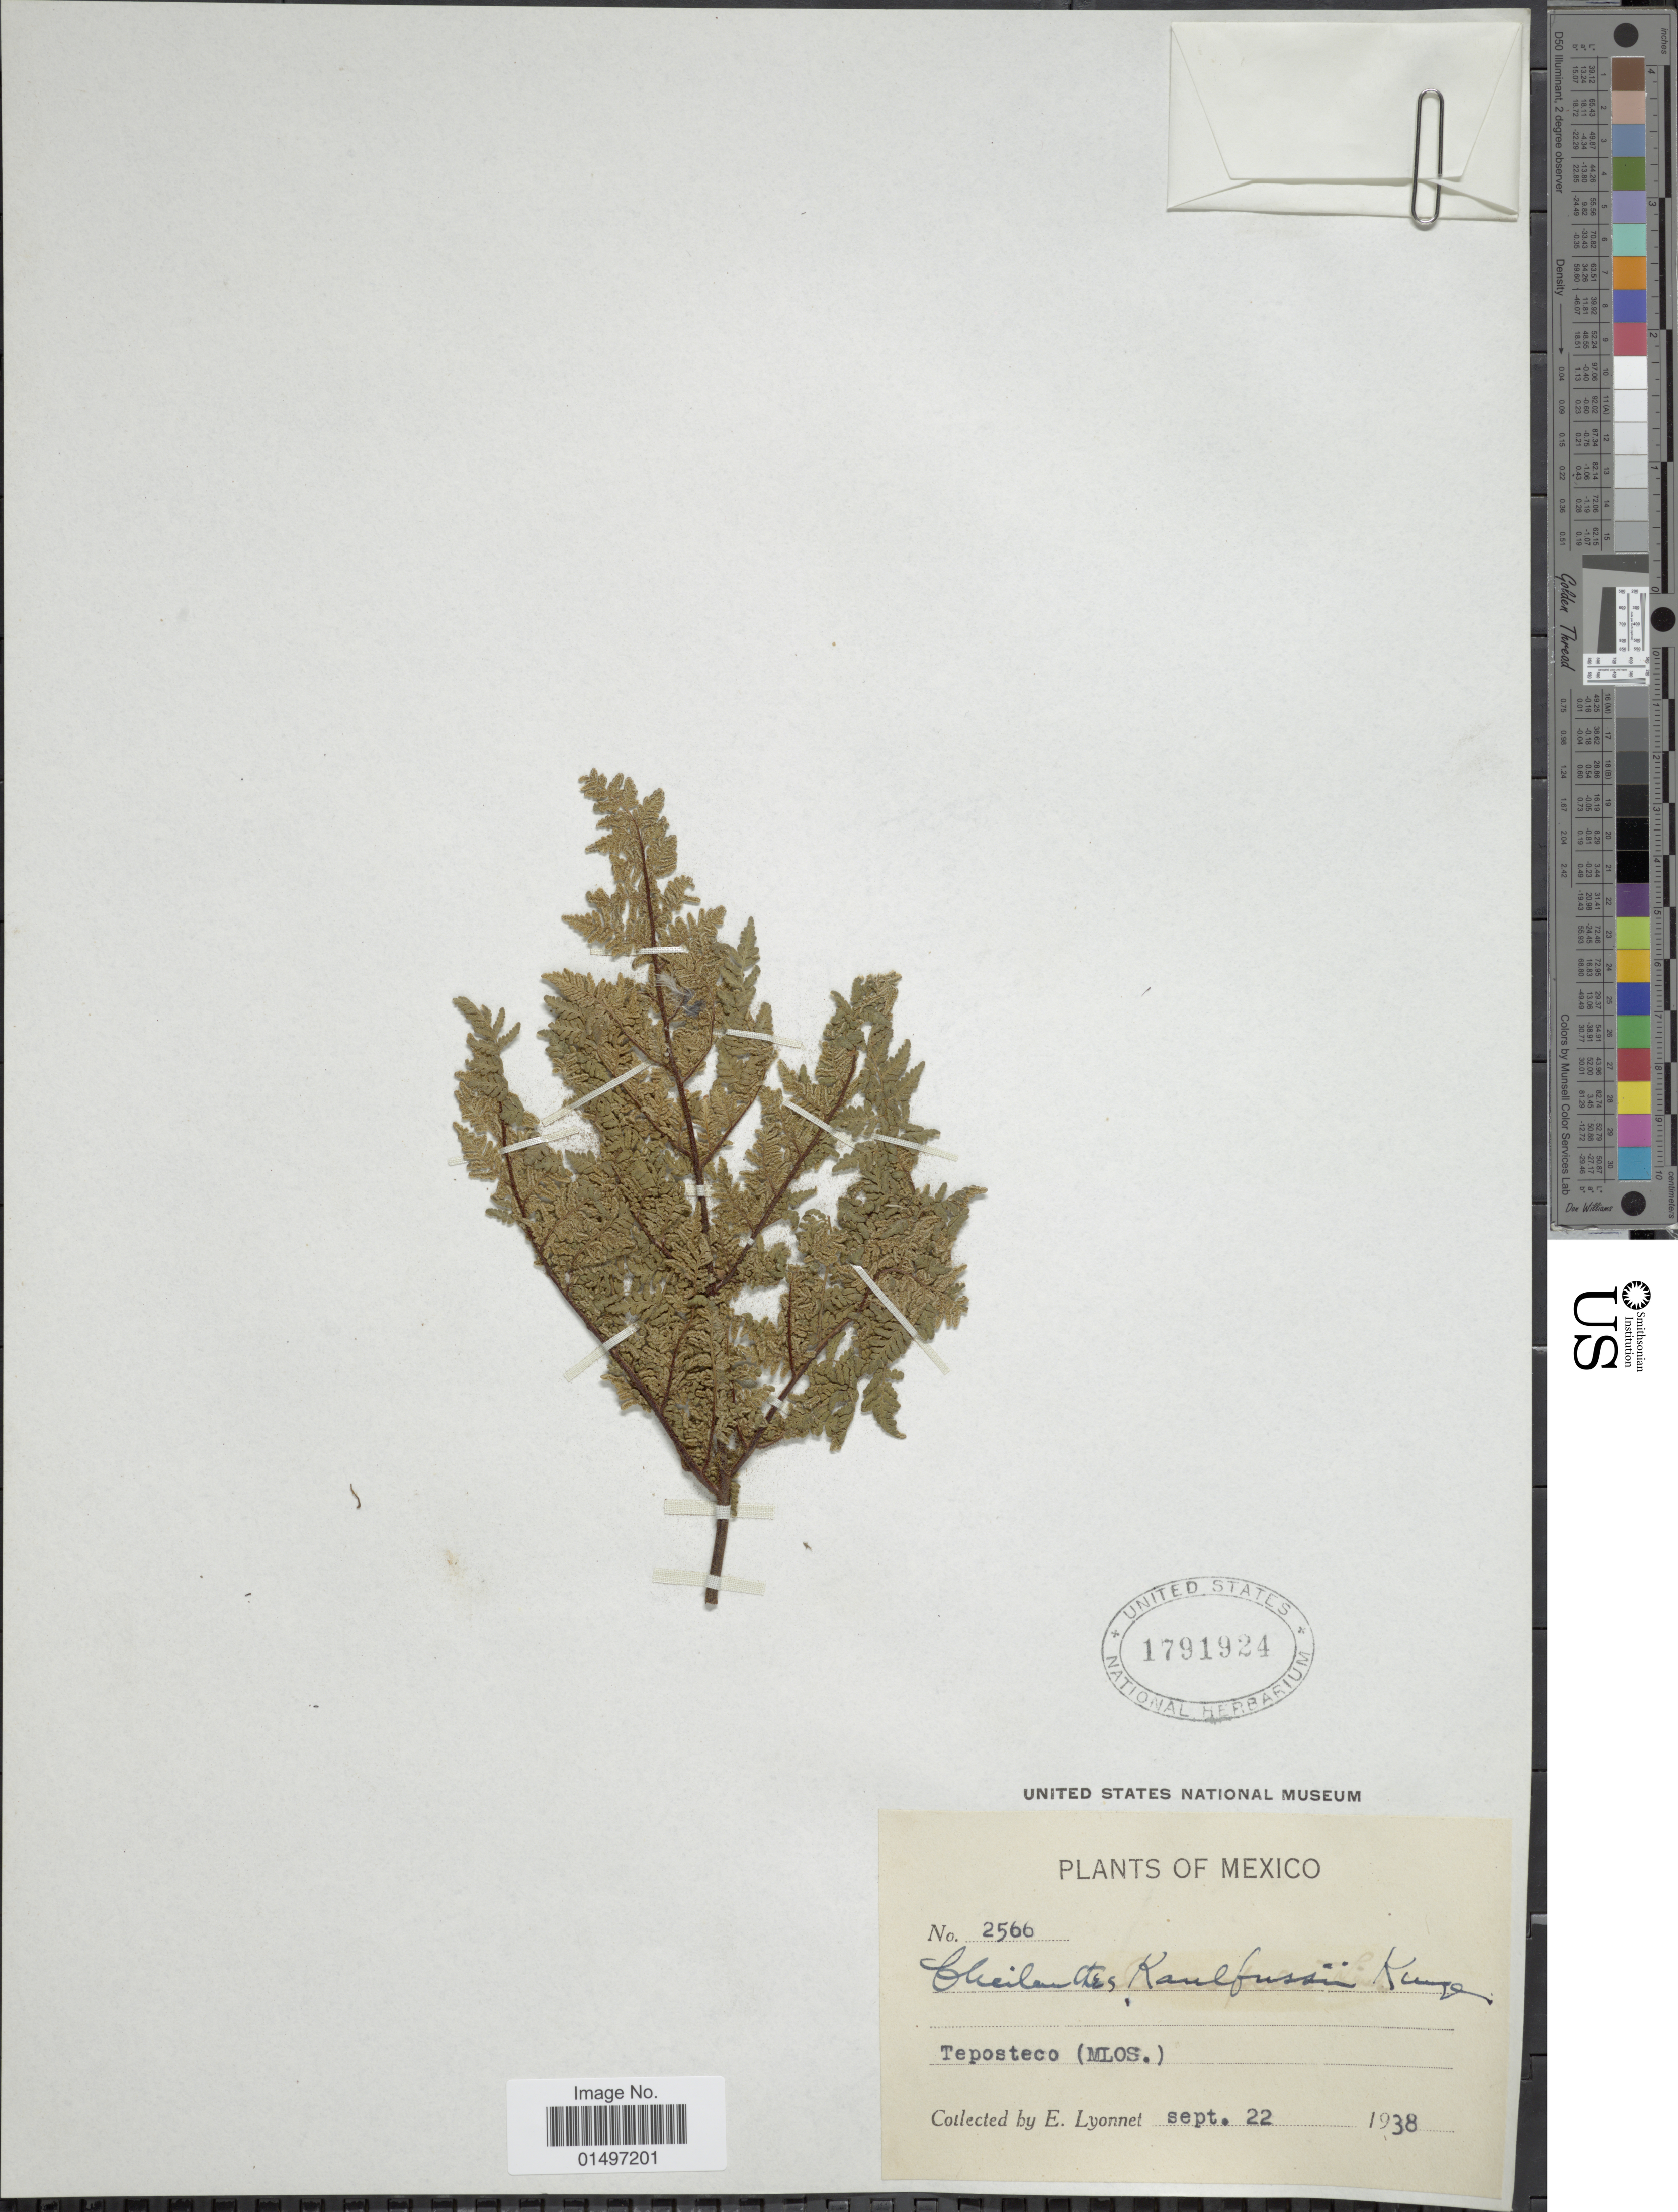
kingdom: Plantae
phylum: Tracheophyta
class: Polypodiopsida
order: Polypodiales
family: Pteridaceae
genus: Gaga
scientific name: Gaga kaulfussii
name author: (Kunze) Fay W. Li & Windham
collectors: E. Lyonnet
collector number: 2566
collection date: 1938-09-22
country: Mexico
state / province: Morelos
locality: Mexico, Teposteco.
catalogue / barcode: US 1791924